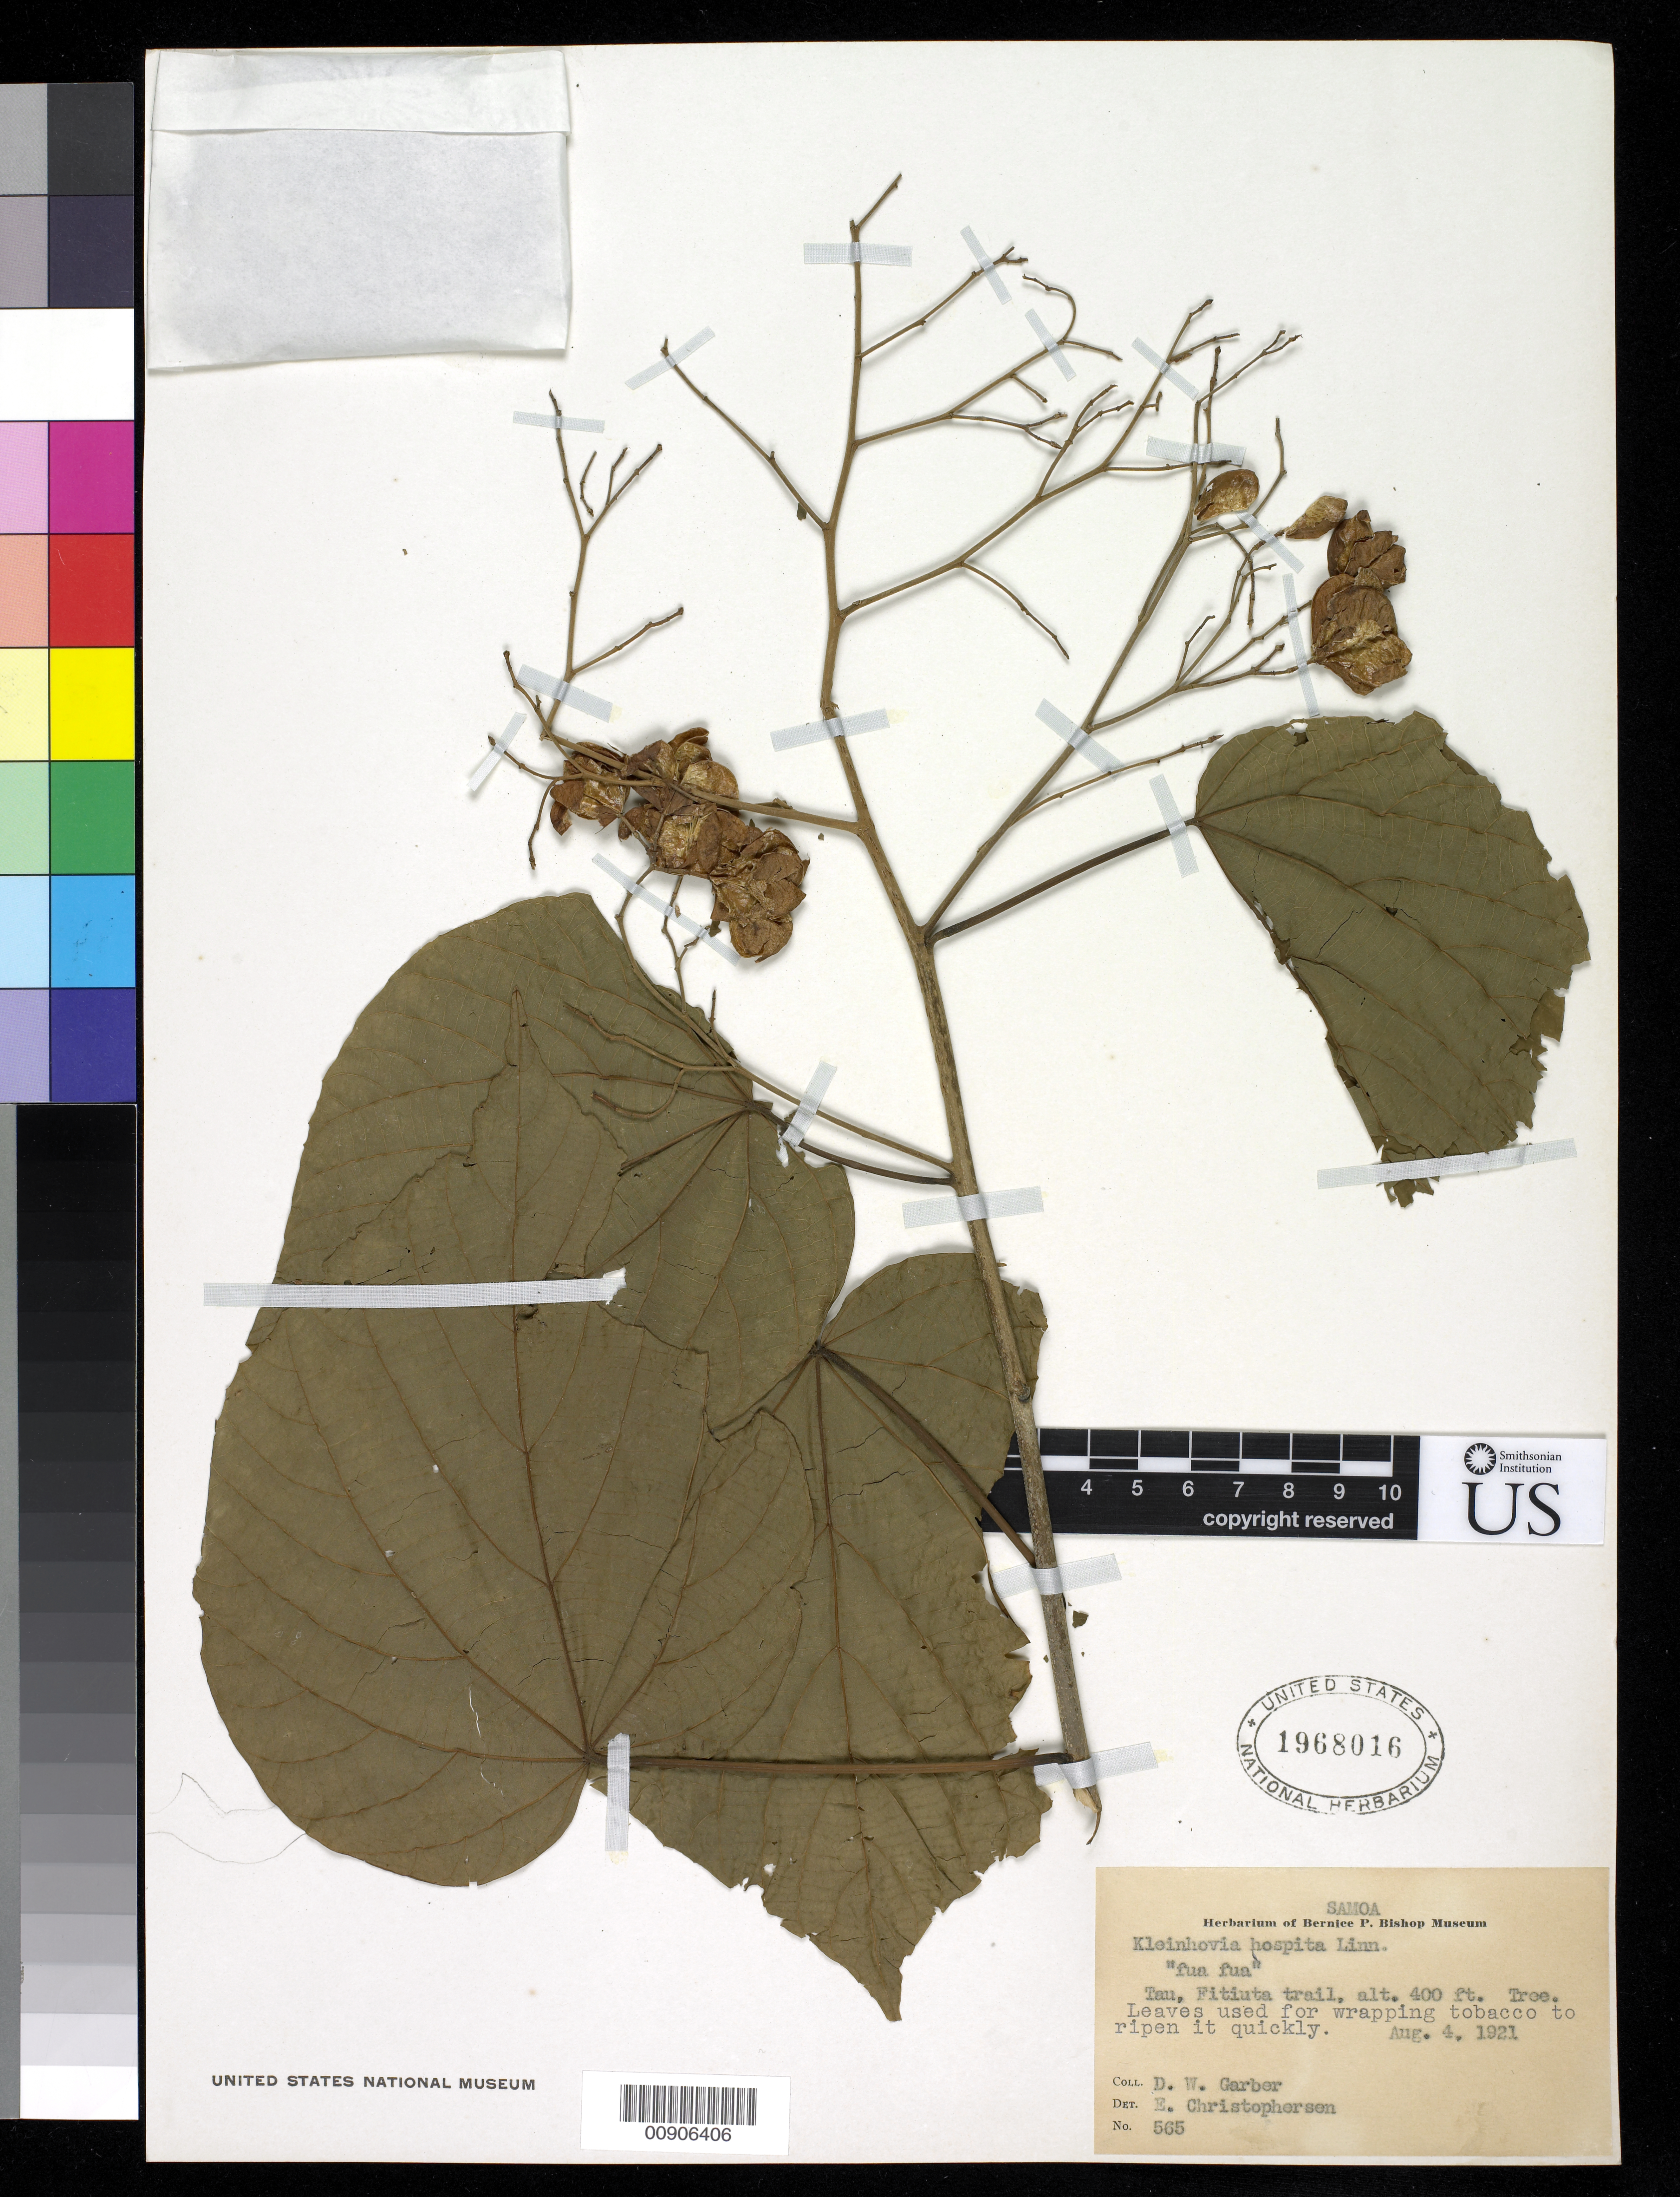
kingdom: Plantae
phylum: Tracheophyta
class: Magnoliopsida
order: Malvales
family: Malvaceae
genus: Kleinhovia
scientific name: Kleinhovia hospita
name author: L.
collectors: D. W. Garber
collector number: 565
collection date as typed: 04 Aug 1921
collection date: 1921-08-04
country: American Samoa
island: Ta'u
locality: Tau, Fitiuta trail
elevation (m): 122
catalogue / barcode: US 1968016